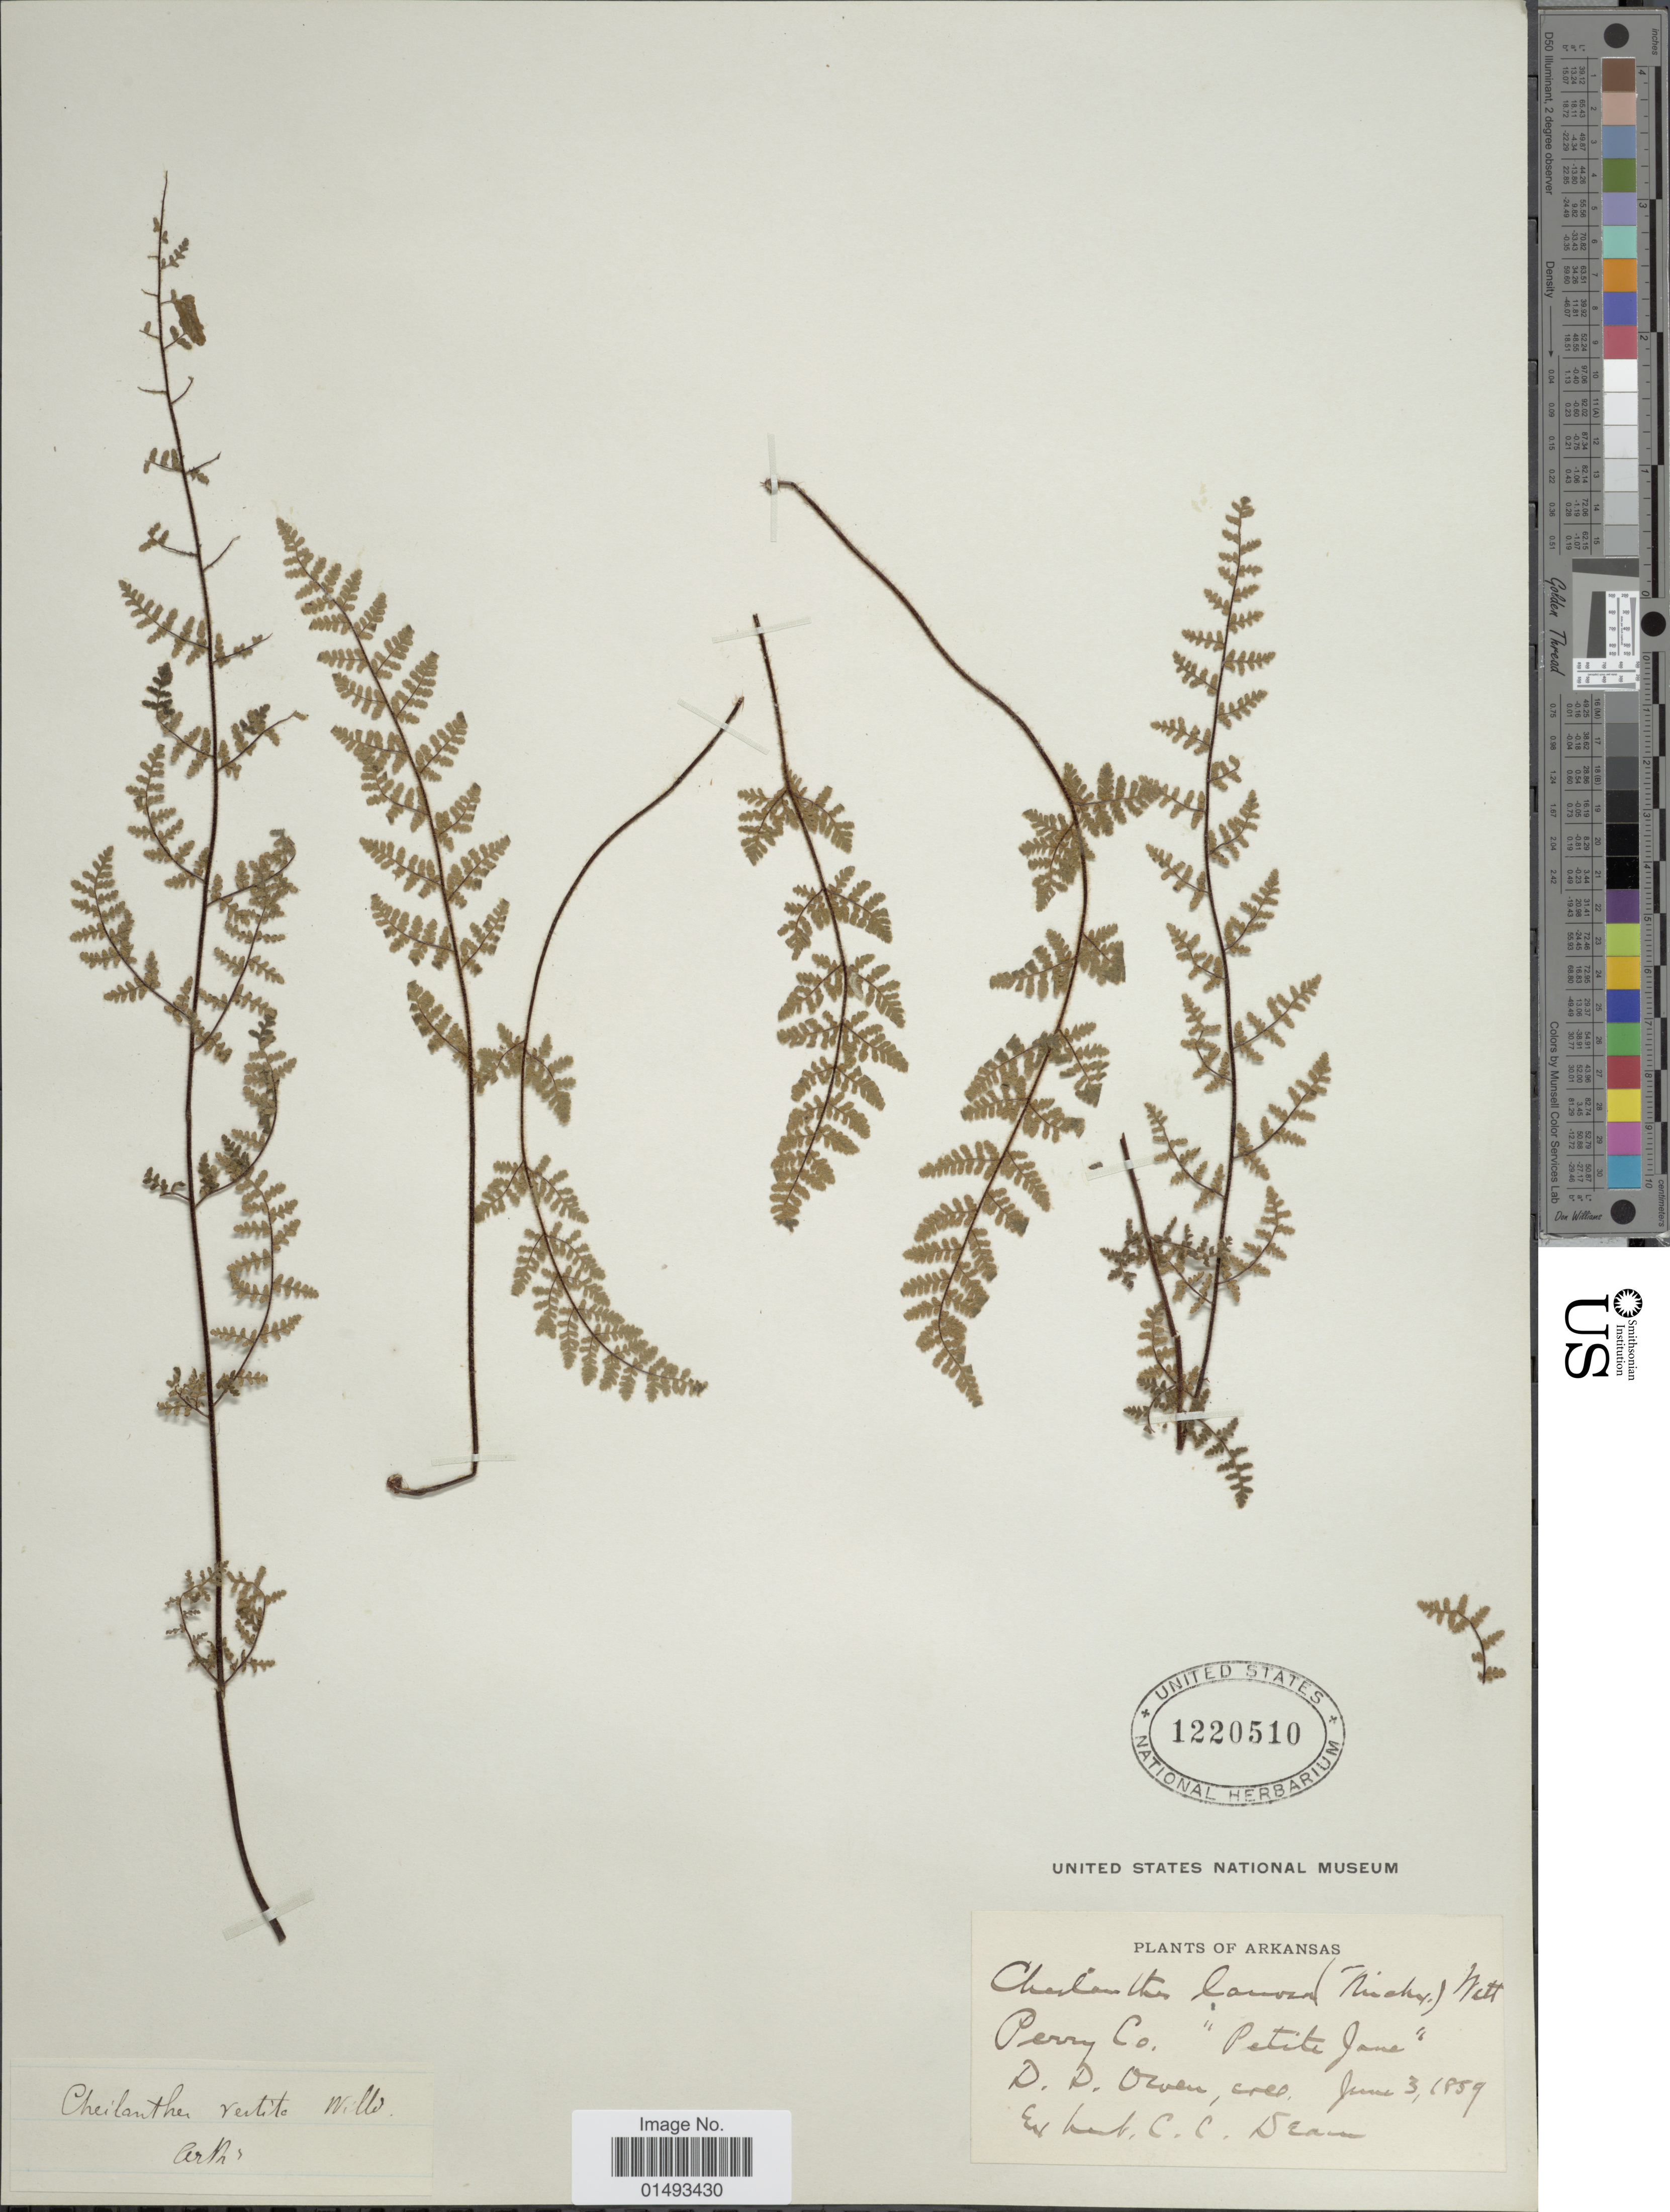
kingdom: Plantae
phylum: Tracheophyta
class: Polypodiopsida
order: Polypodiales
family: Pteridaceae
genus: Myriopteris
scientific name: Myriopteris lanosa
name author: (Michx.) Grusz & Windham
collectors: D. Owen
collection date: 1859-06-03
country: United States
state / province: Arkansas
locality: Perry Co. "Petite Jane"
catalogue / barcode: US 1220510